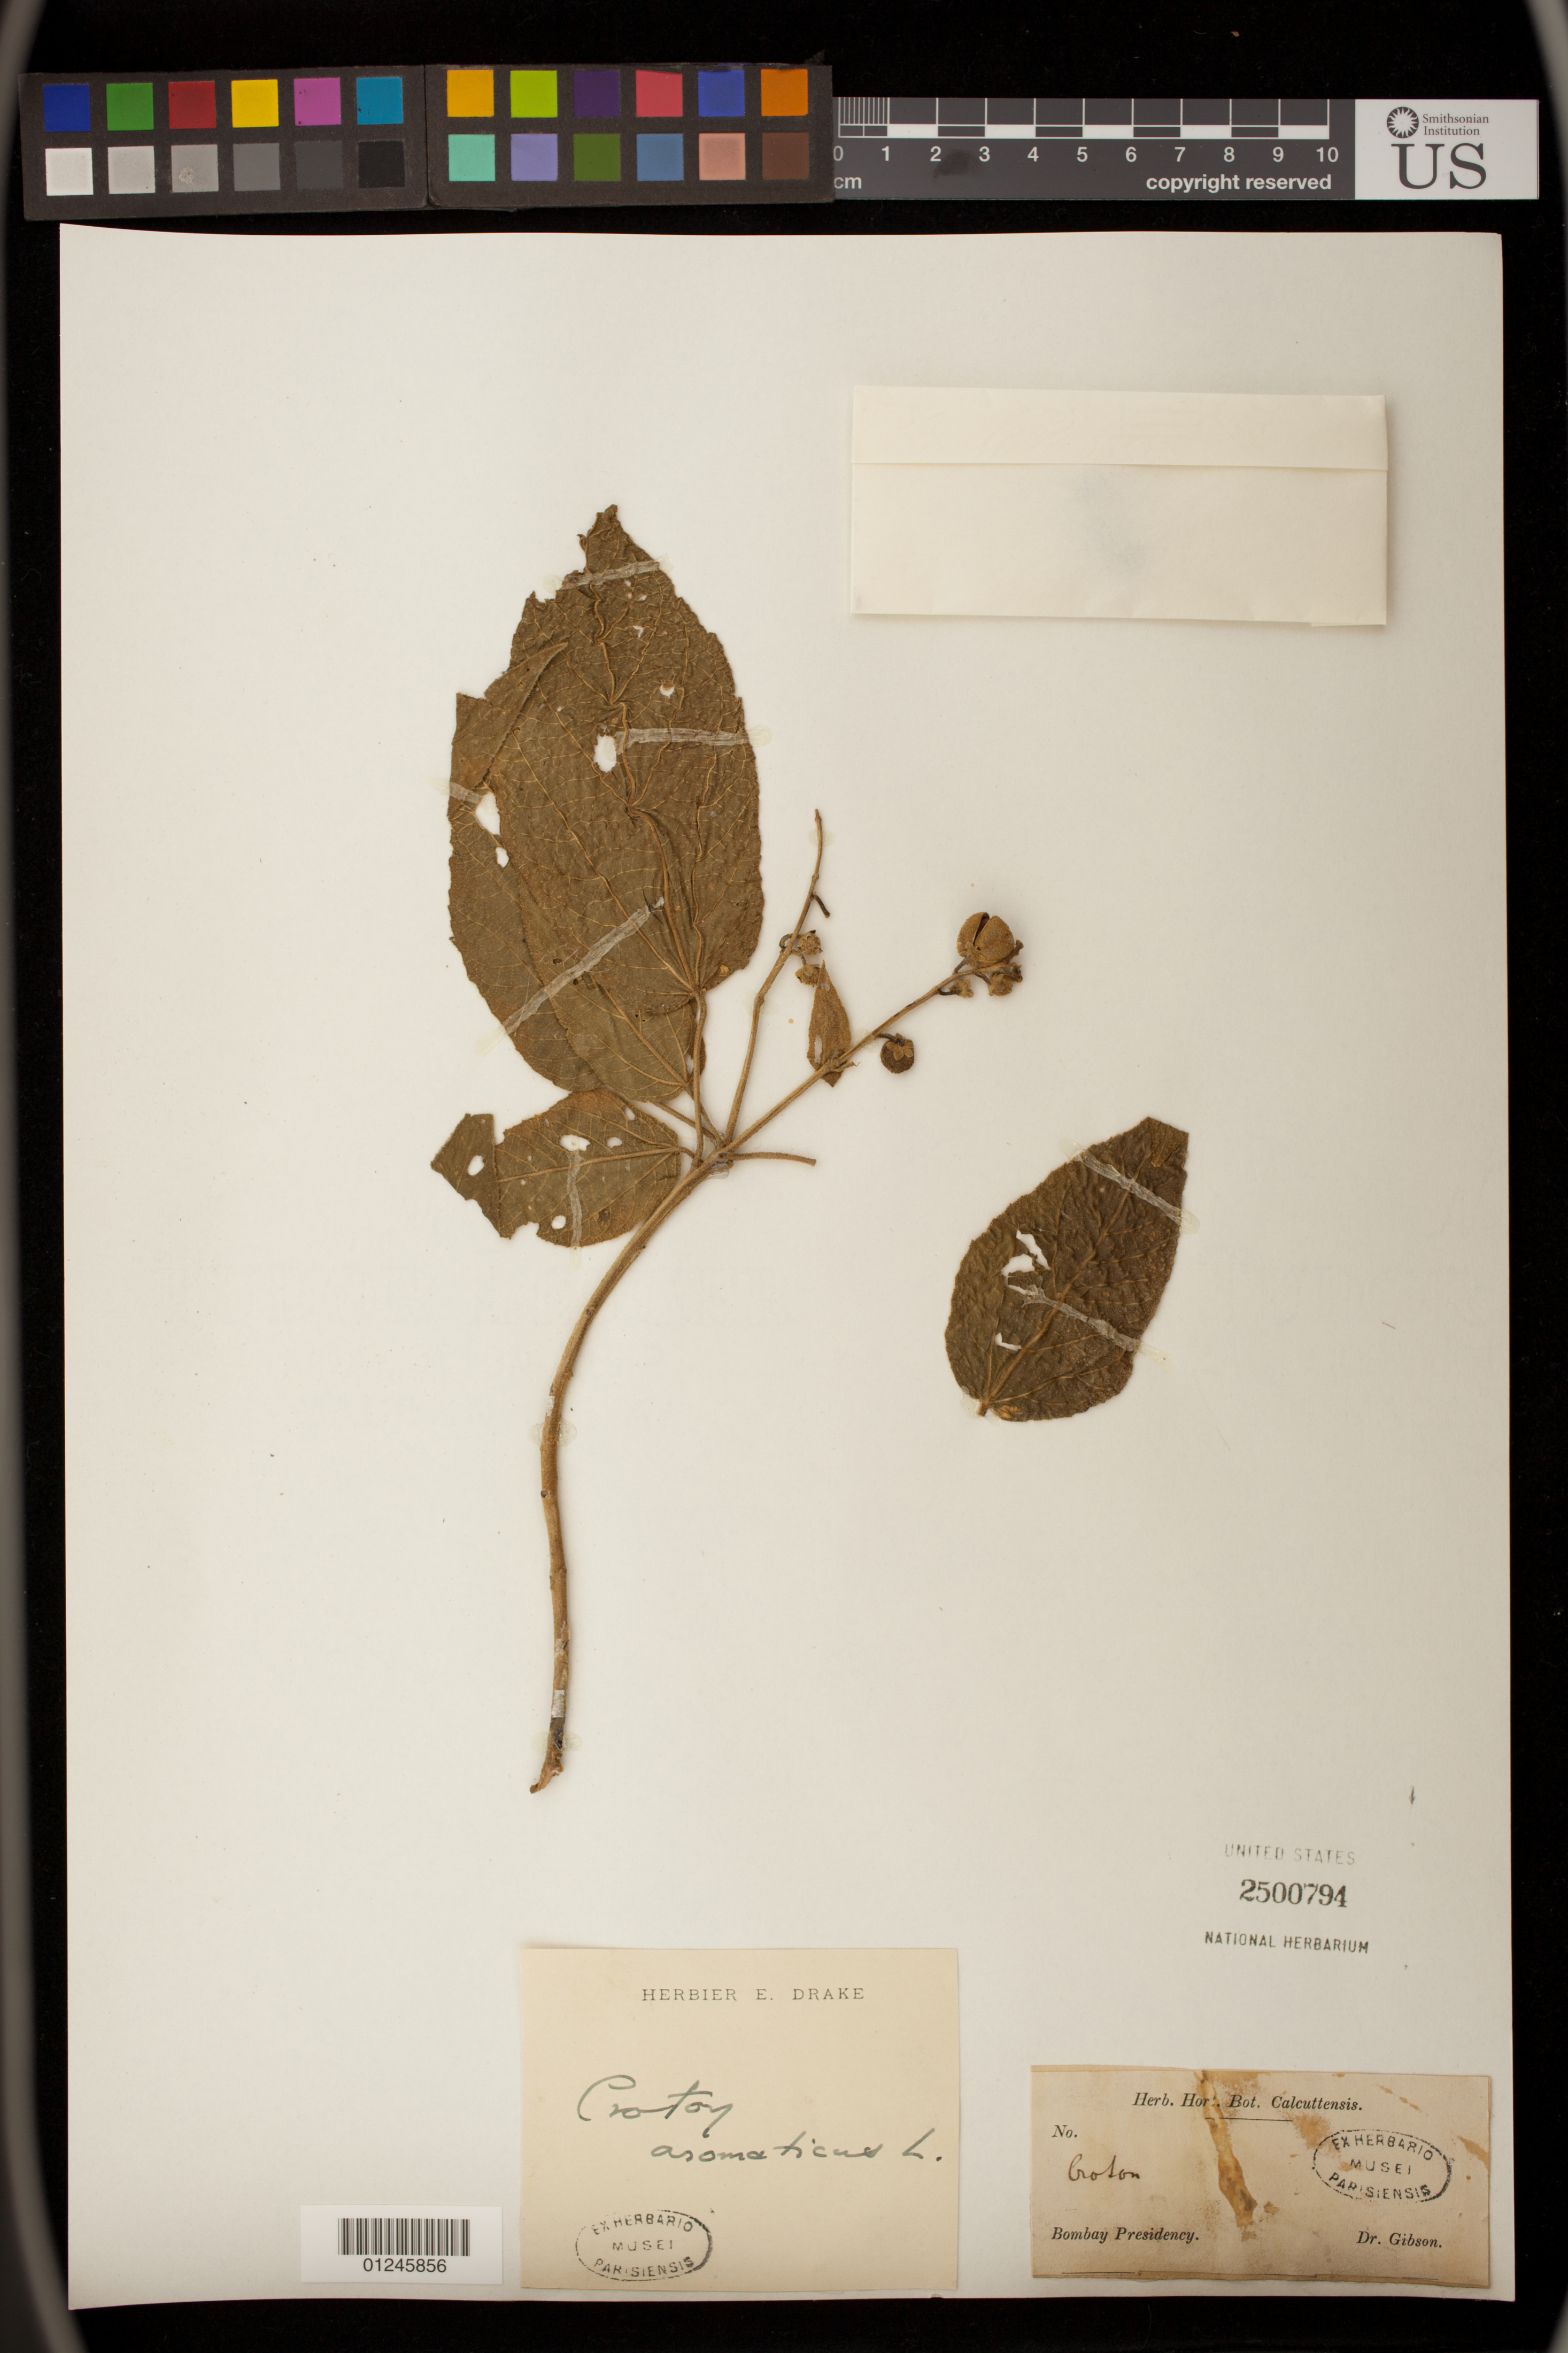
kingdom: Plantae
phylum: Tracheophyta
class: Magnoliopsida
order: Malpighiales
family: Euphorbiaceae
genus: Croton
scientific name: Croton aromaticus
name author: L.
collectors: -- Gibson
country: India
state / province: Maharashtra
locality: Bombay Presidency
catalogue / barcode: US 2500794